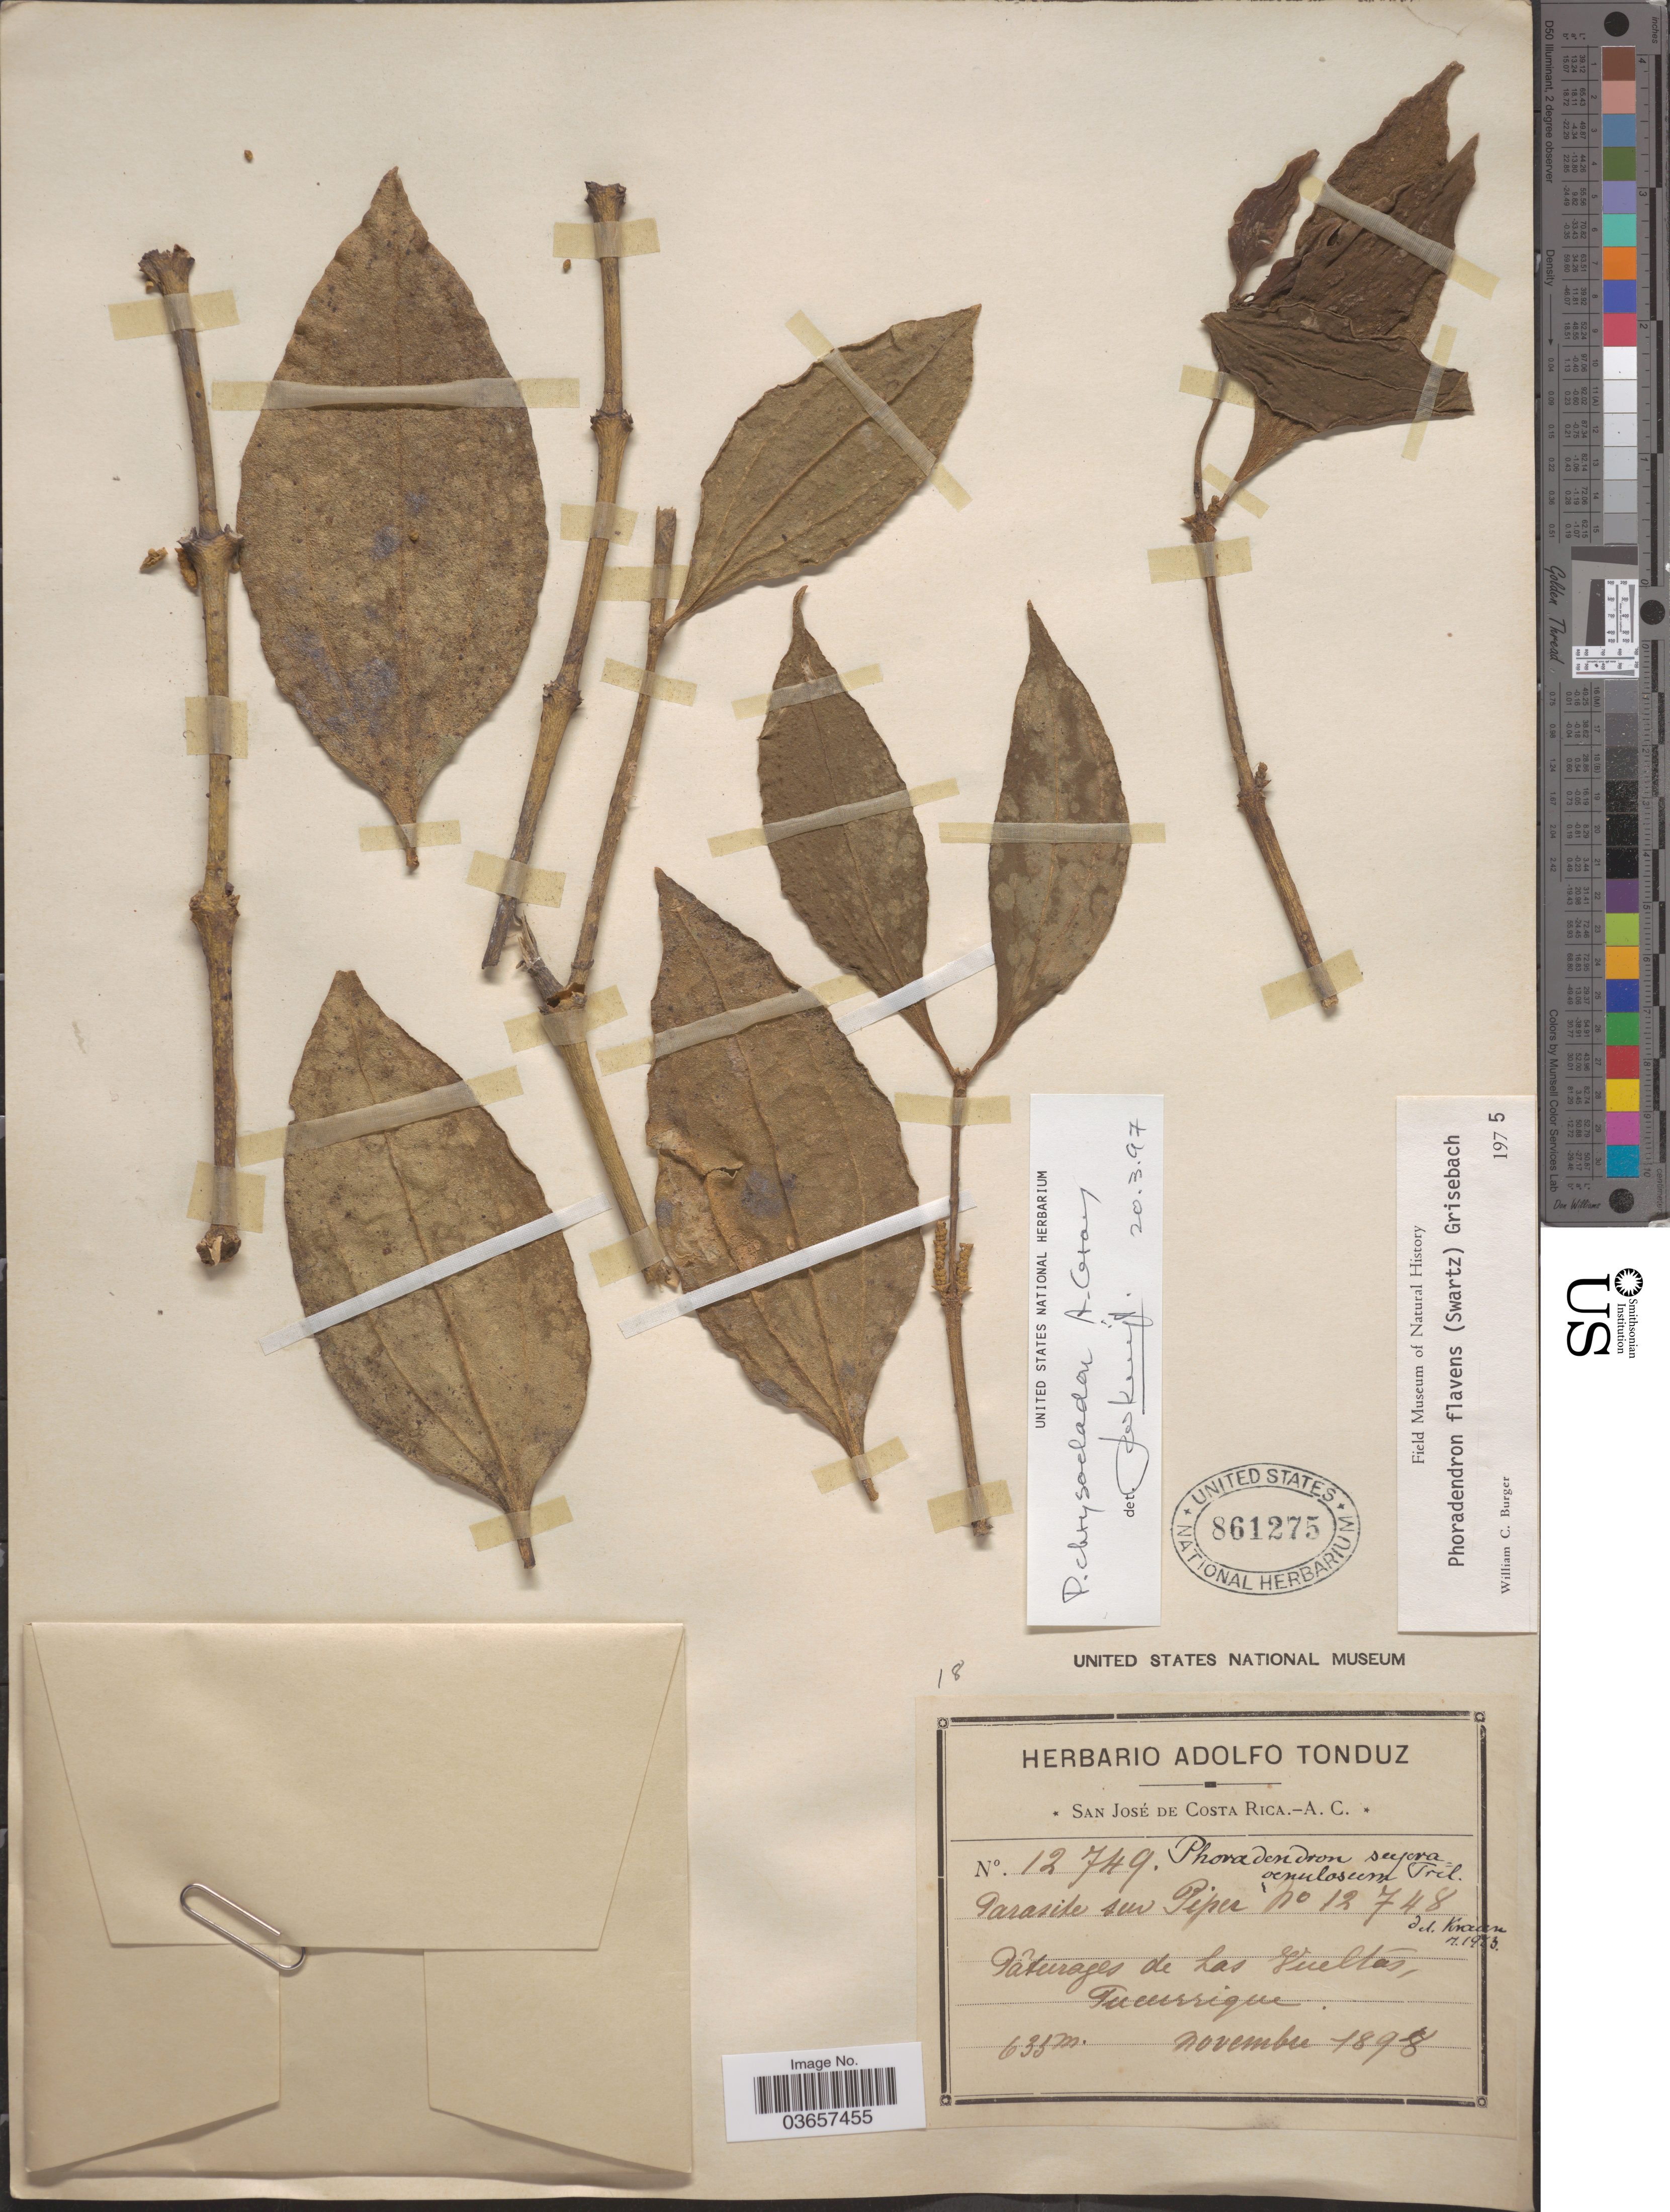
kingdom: Plantae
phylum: Tracheophyta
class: Magnoliopsida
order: Santalales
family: Viscaceae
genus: Phoradendron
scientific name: Phoradendron chrysocladon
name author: A. Gray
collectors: ex Herb. Adolfo Tonduz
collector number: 12749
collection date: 1898-11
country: Costa Rica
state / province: San José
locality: Pâturages de Las Vueltas. Tucurrique.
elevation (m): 635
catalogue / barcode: US 861275